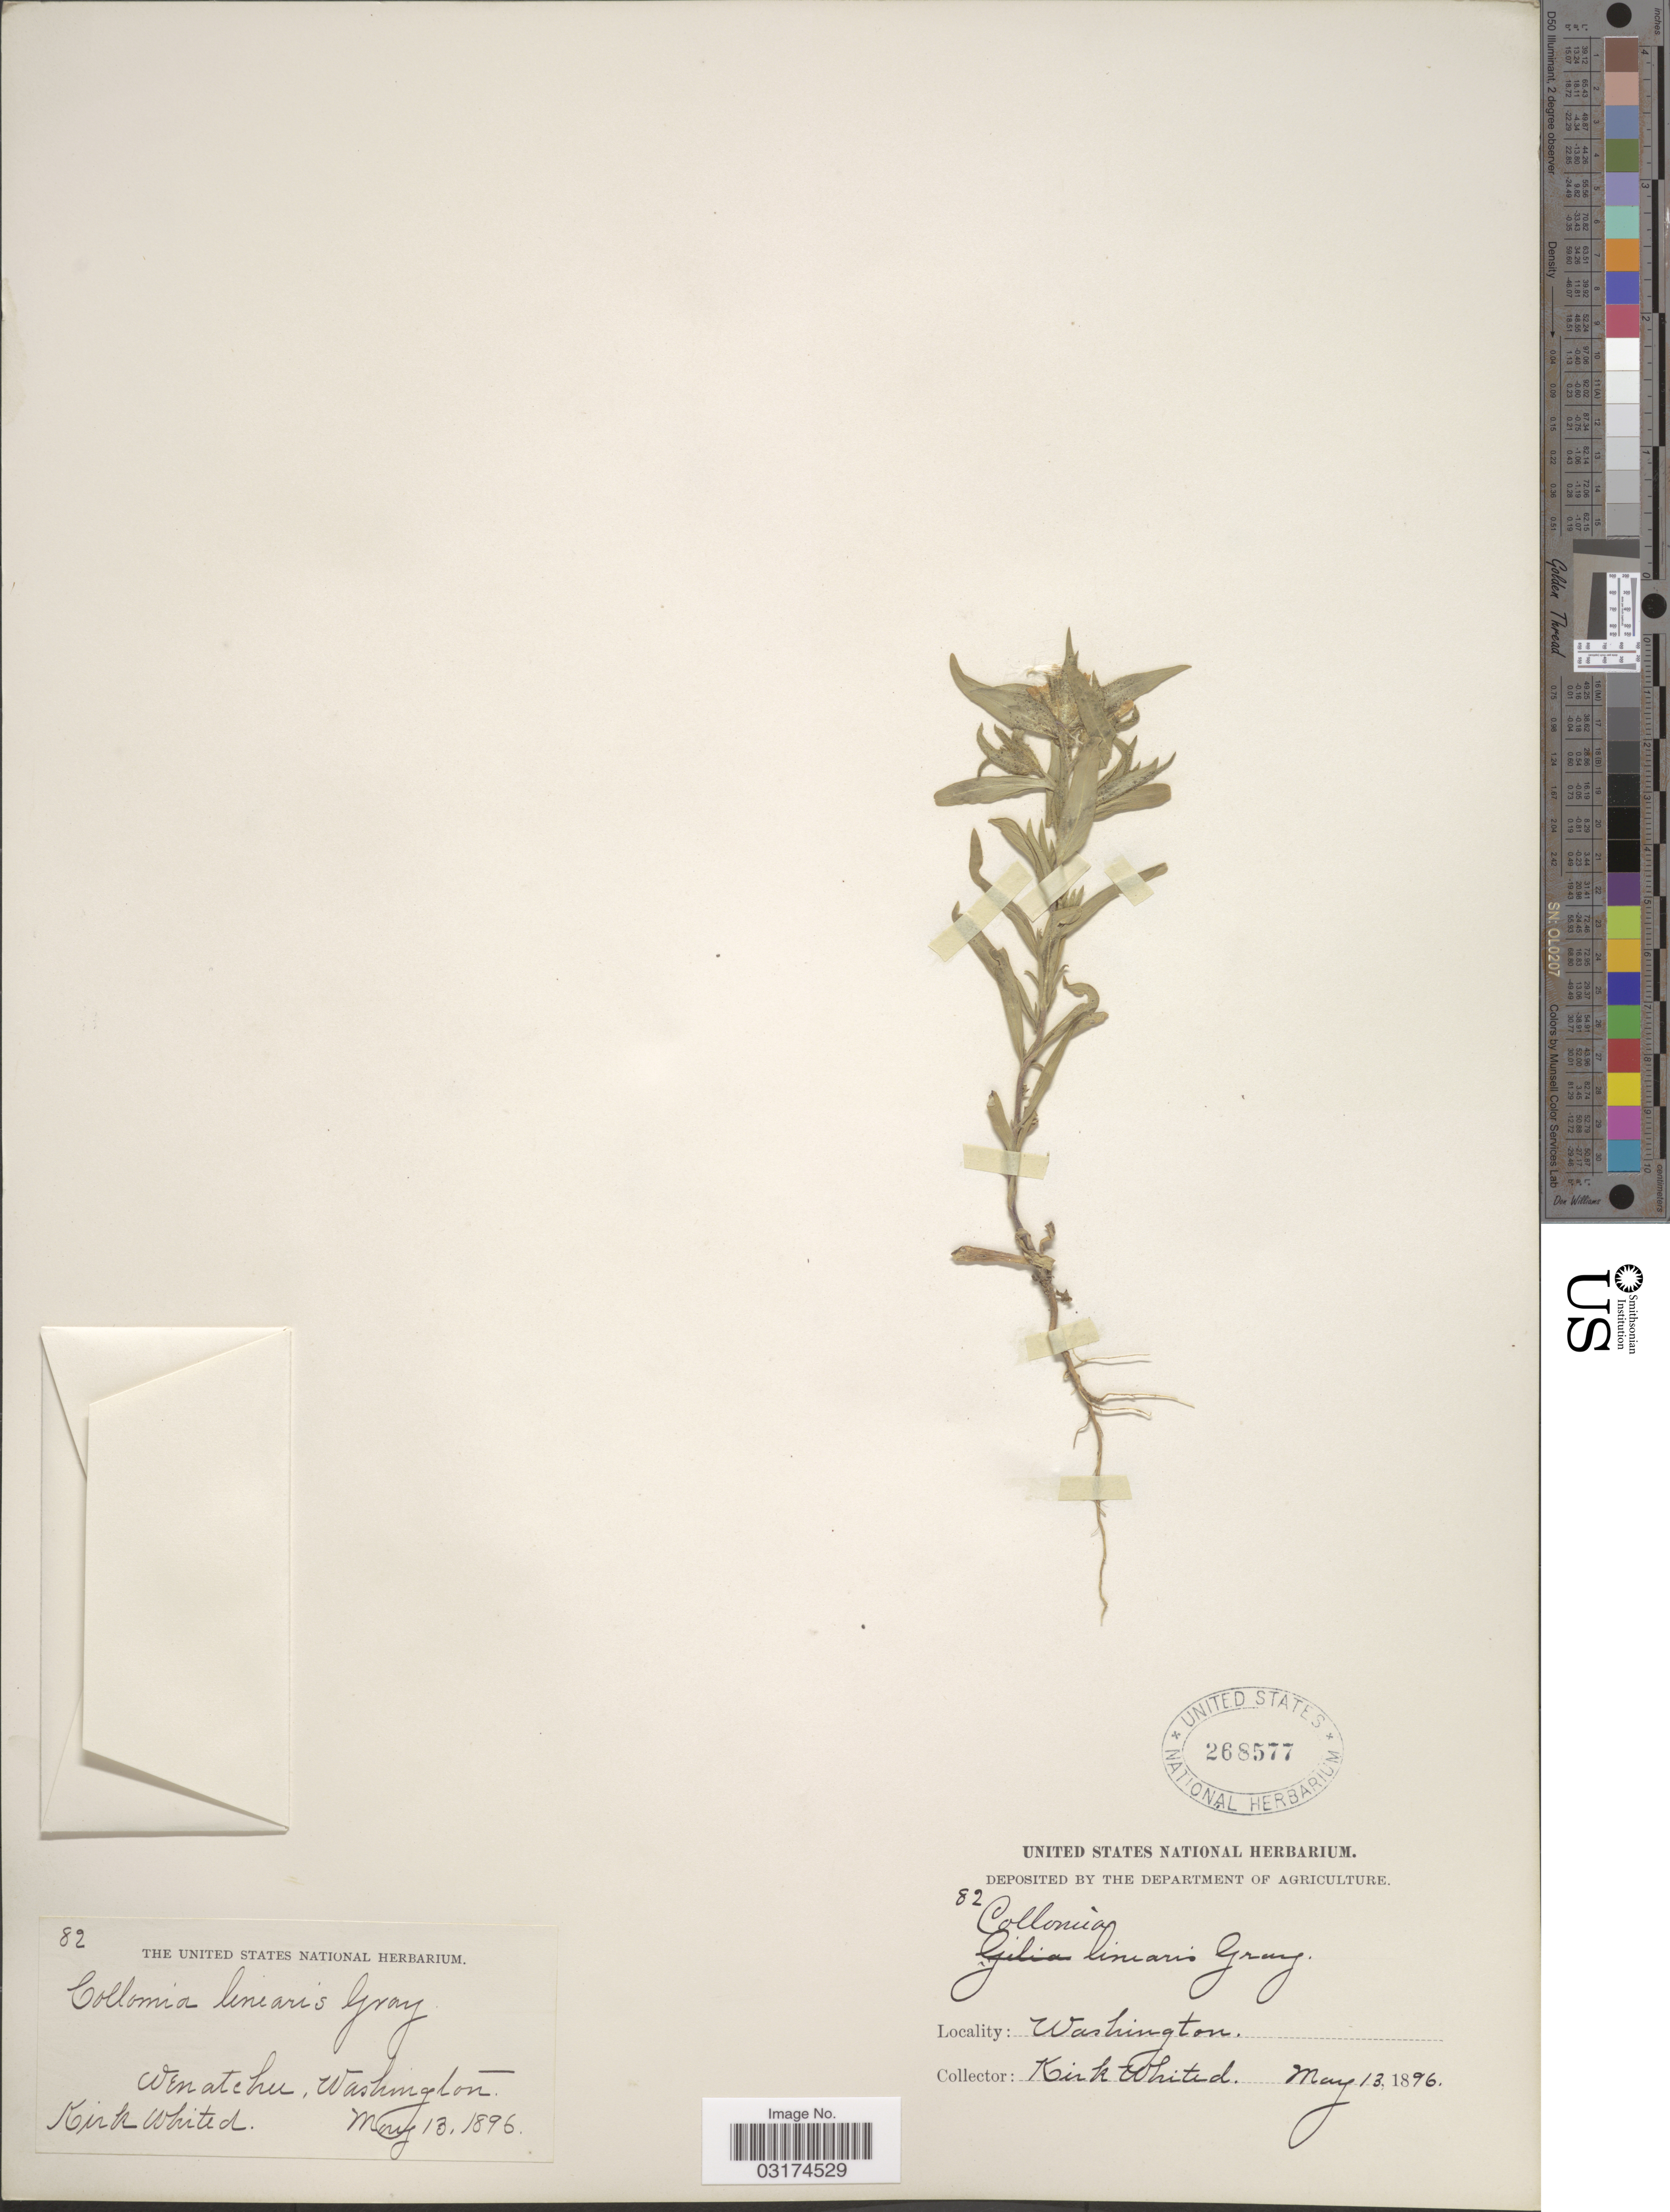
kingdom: Plantae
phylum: Tracheophyta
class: Magnoliopsida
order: Ericales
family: Polemoniaceae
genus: Collomia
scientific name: Collomia linearis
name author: Nutt.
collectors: K. Whited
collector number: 82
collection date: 1896-05-13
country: United States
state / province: Washington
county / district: Chelan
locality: Wenatchee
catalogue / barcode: US 268577